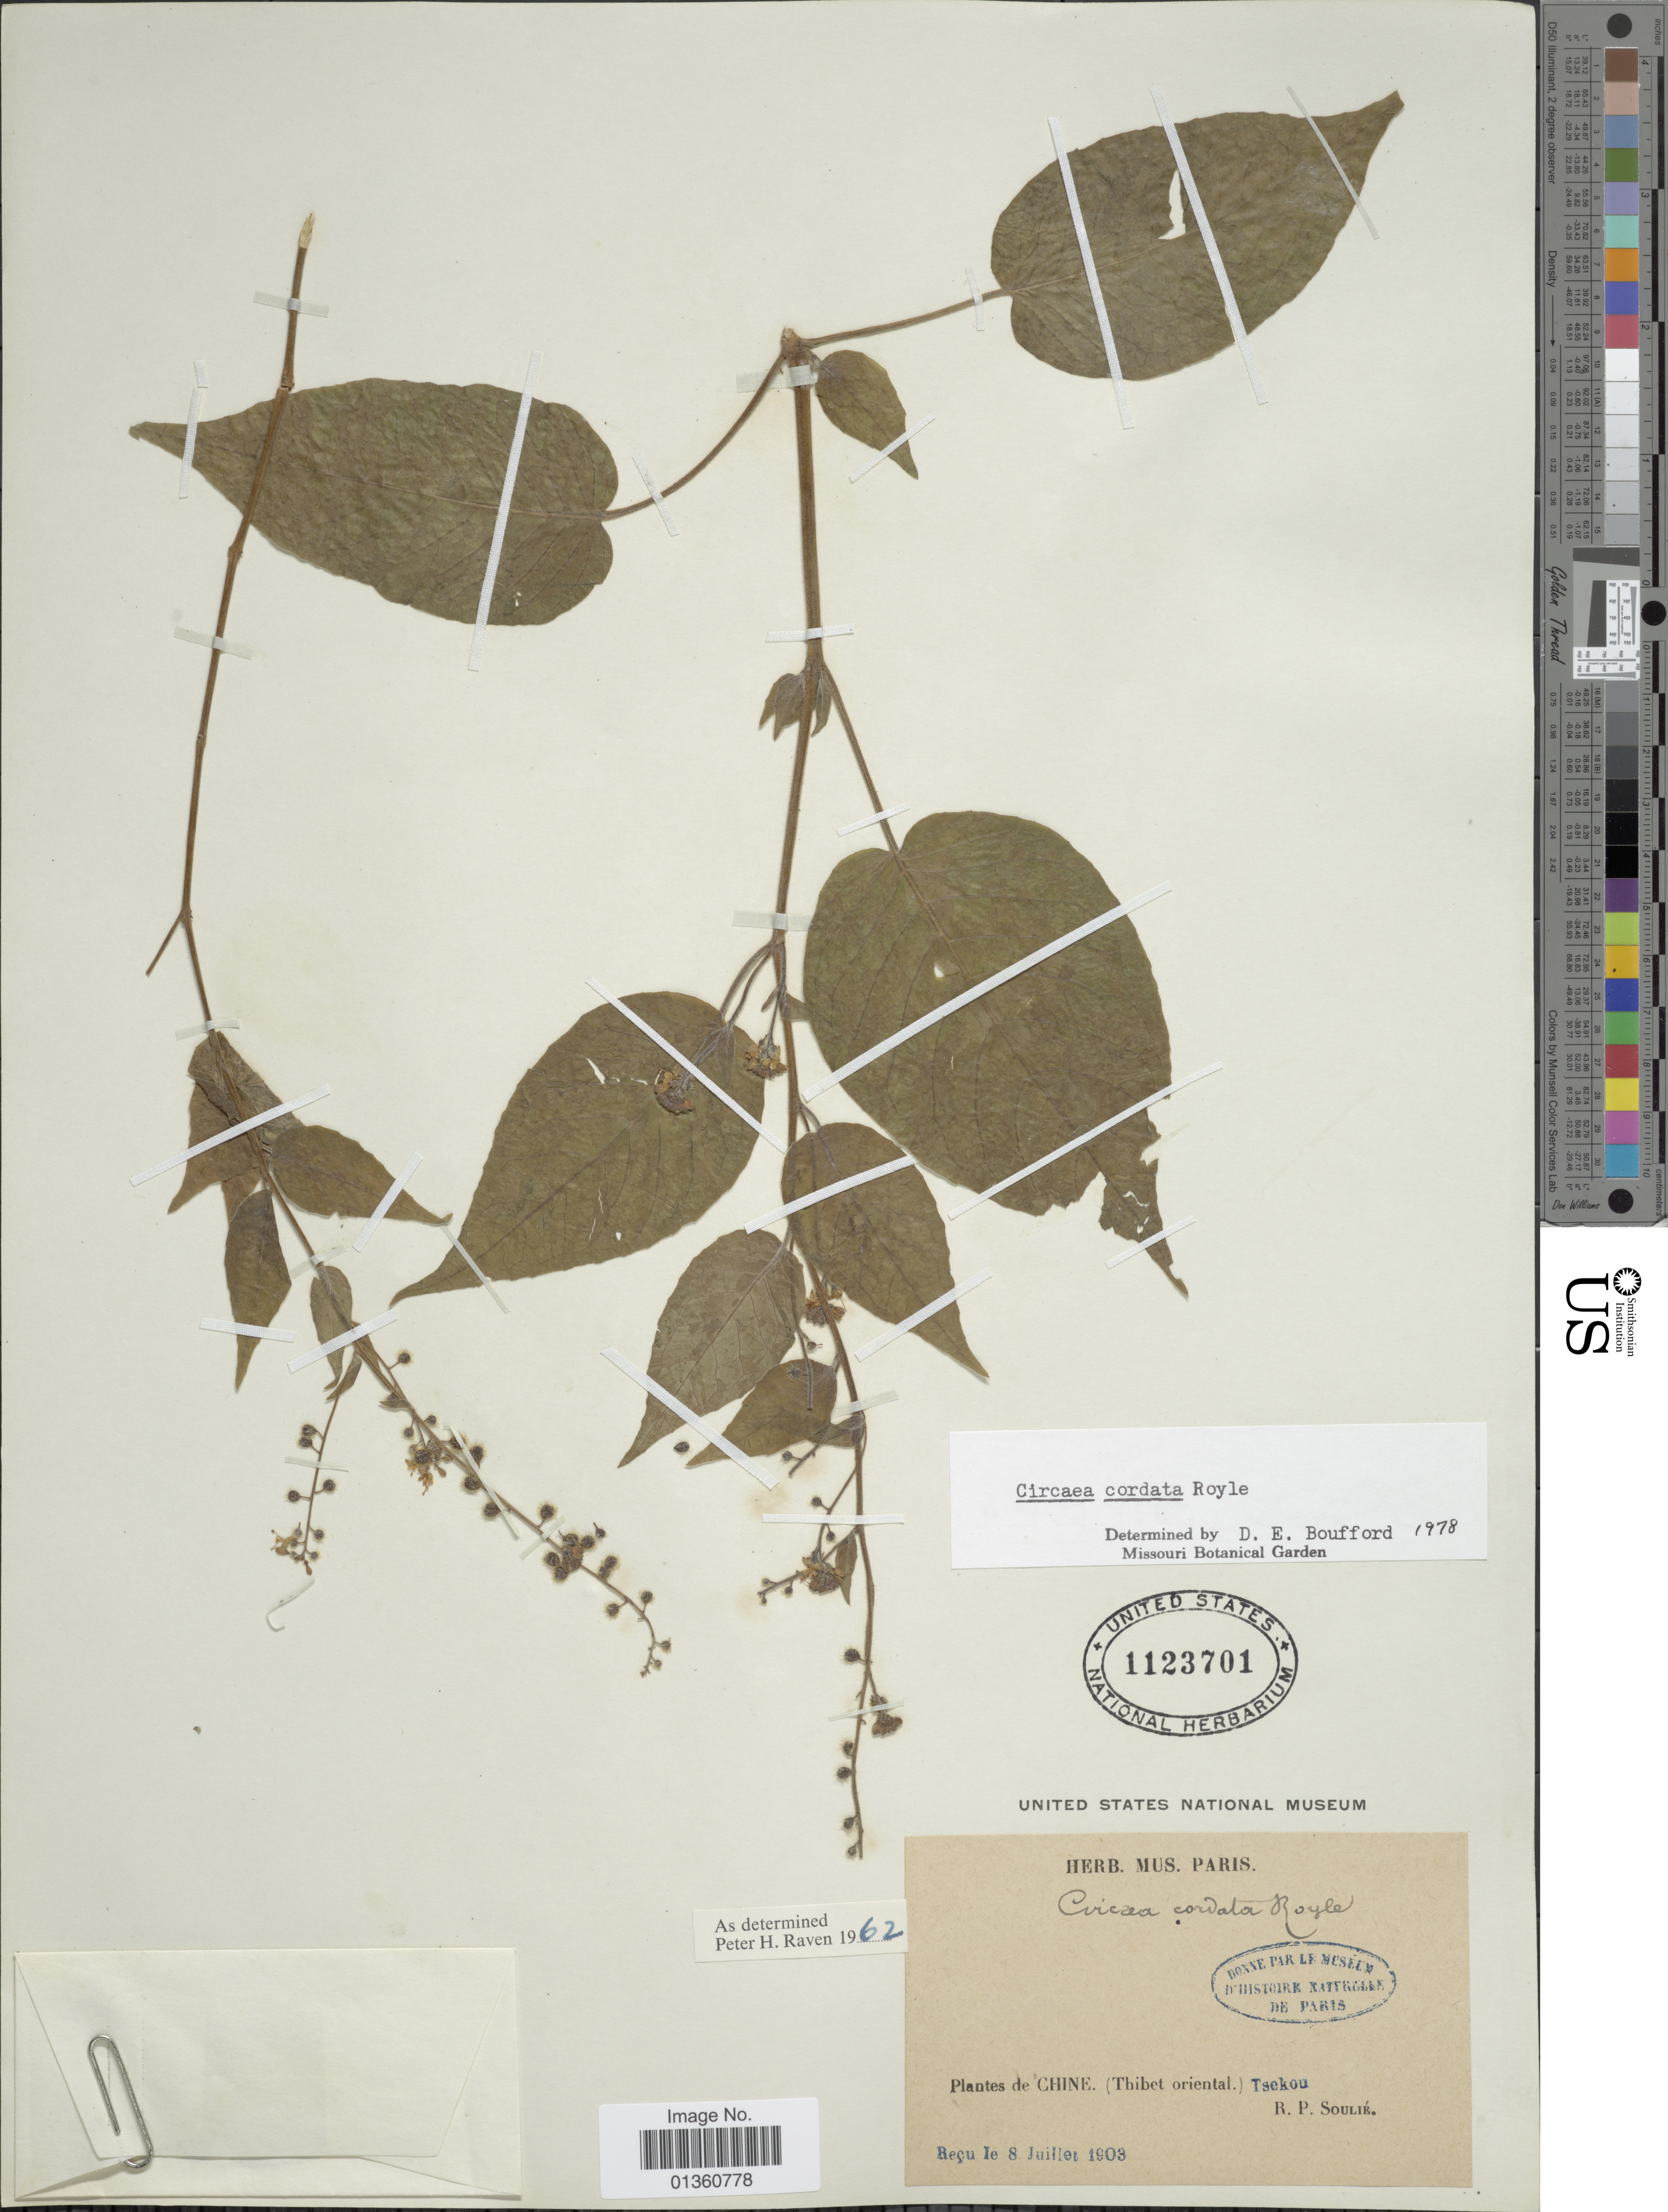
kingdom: Plantae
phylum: Tracheophyta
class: Magnoliopsida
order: Myrtales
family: Onagraceae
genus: Circaea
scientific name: Circaea cordata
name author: Royle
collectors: R. Soulié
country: China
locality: (Thibet oriental.) Tsekou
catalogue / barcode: US 1123701